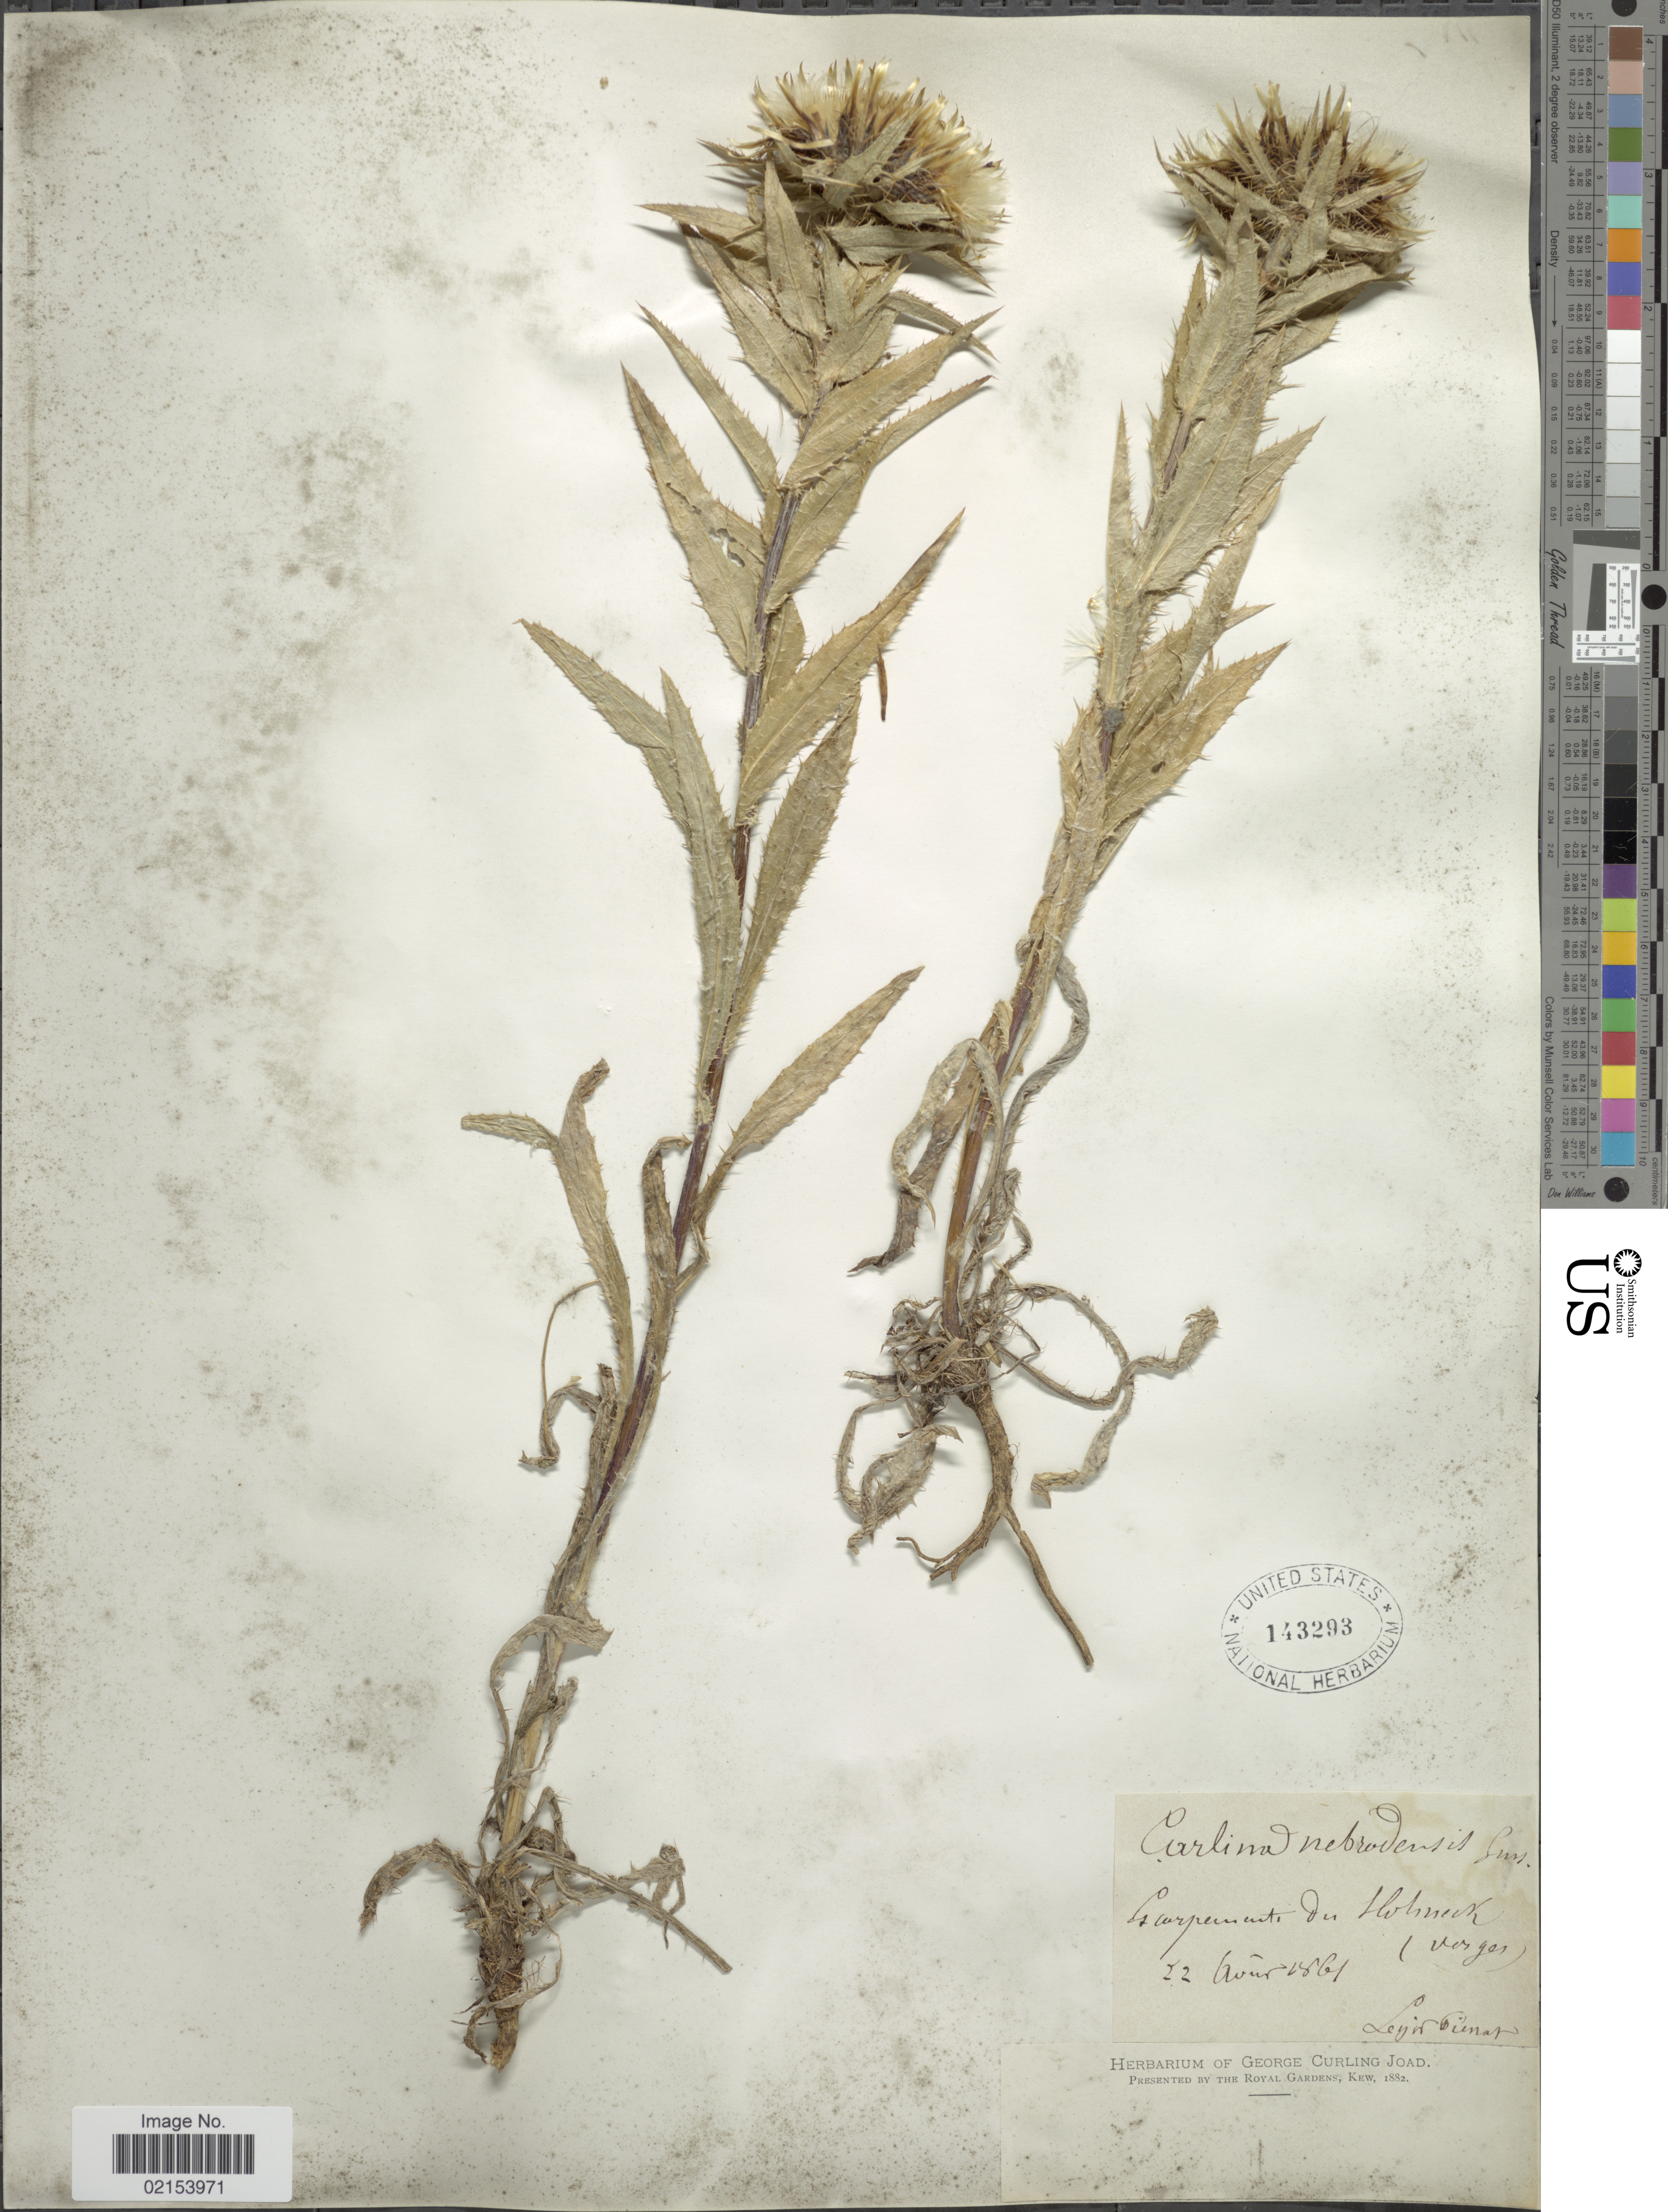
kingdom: Plantae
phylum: Tracheophyta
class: Magnoliopsida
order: Asterales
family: Asteraceae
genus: Carlina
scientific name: Carlina nebrodensis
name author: Gussone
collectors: Tienat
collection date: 1861-04-22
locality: Carpennenti du Holmeck (Vosges) [interpreted]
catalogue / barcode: US 143293